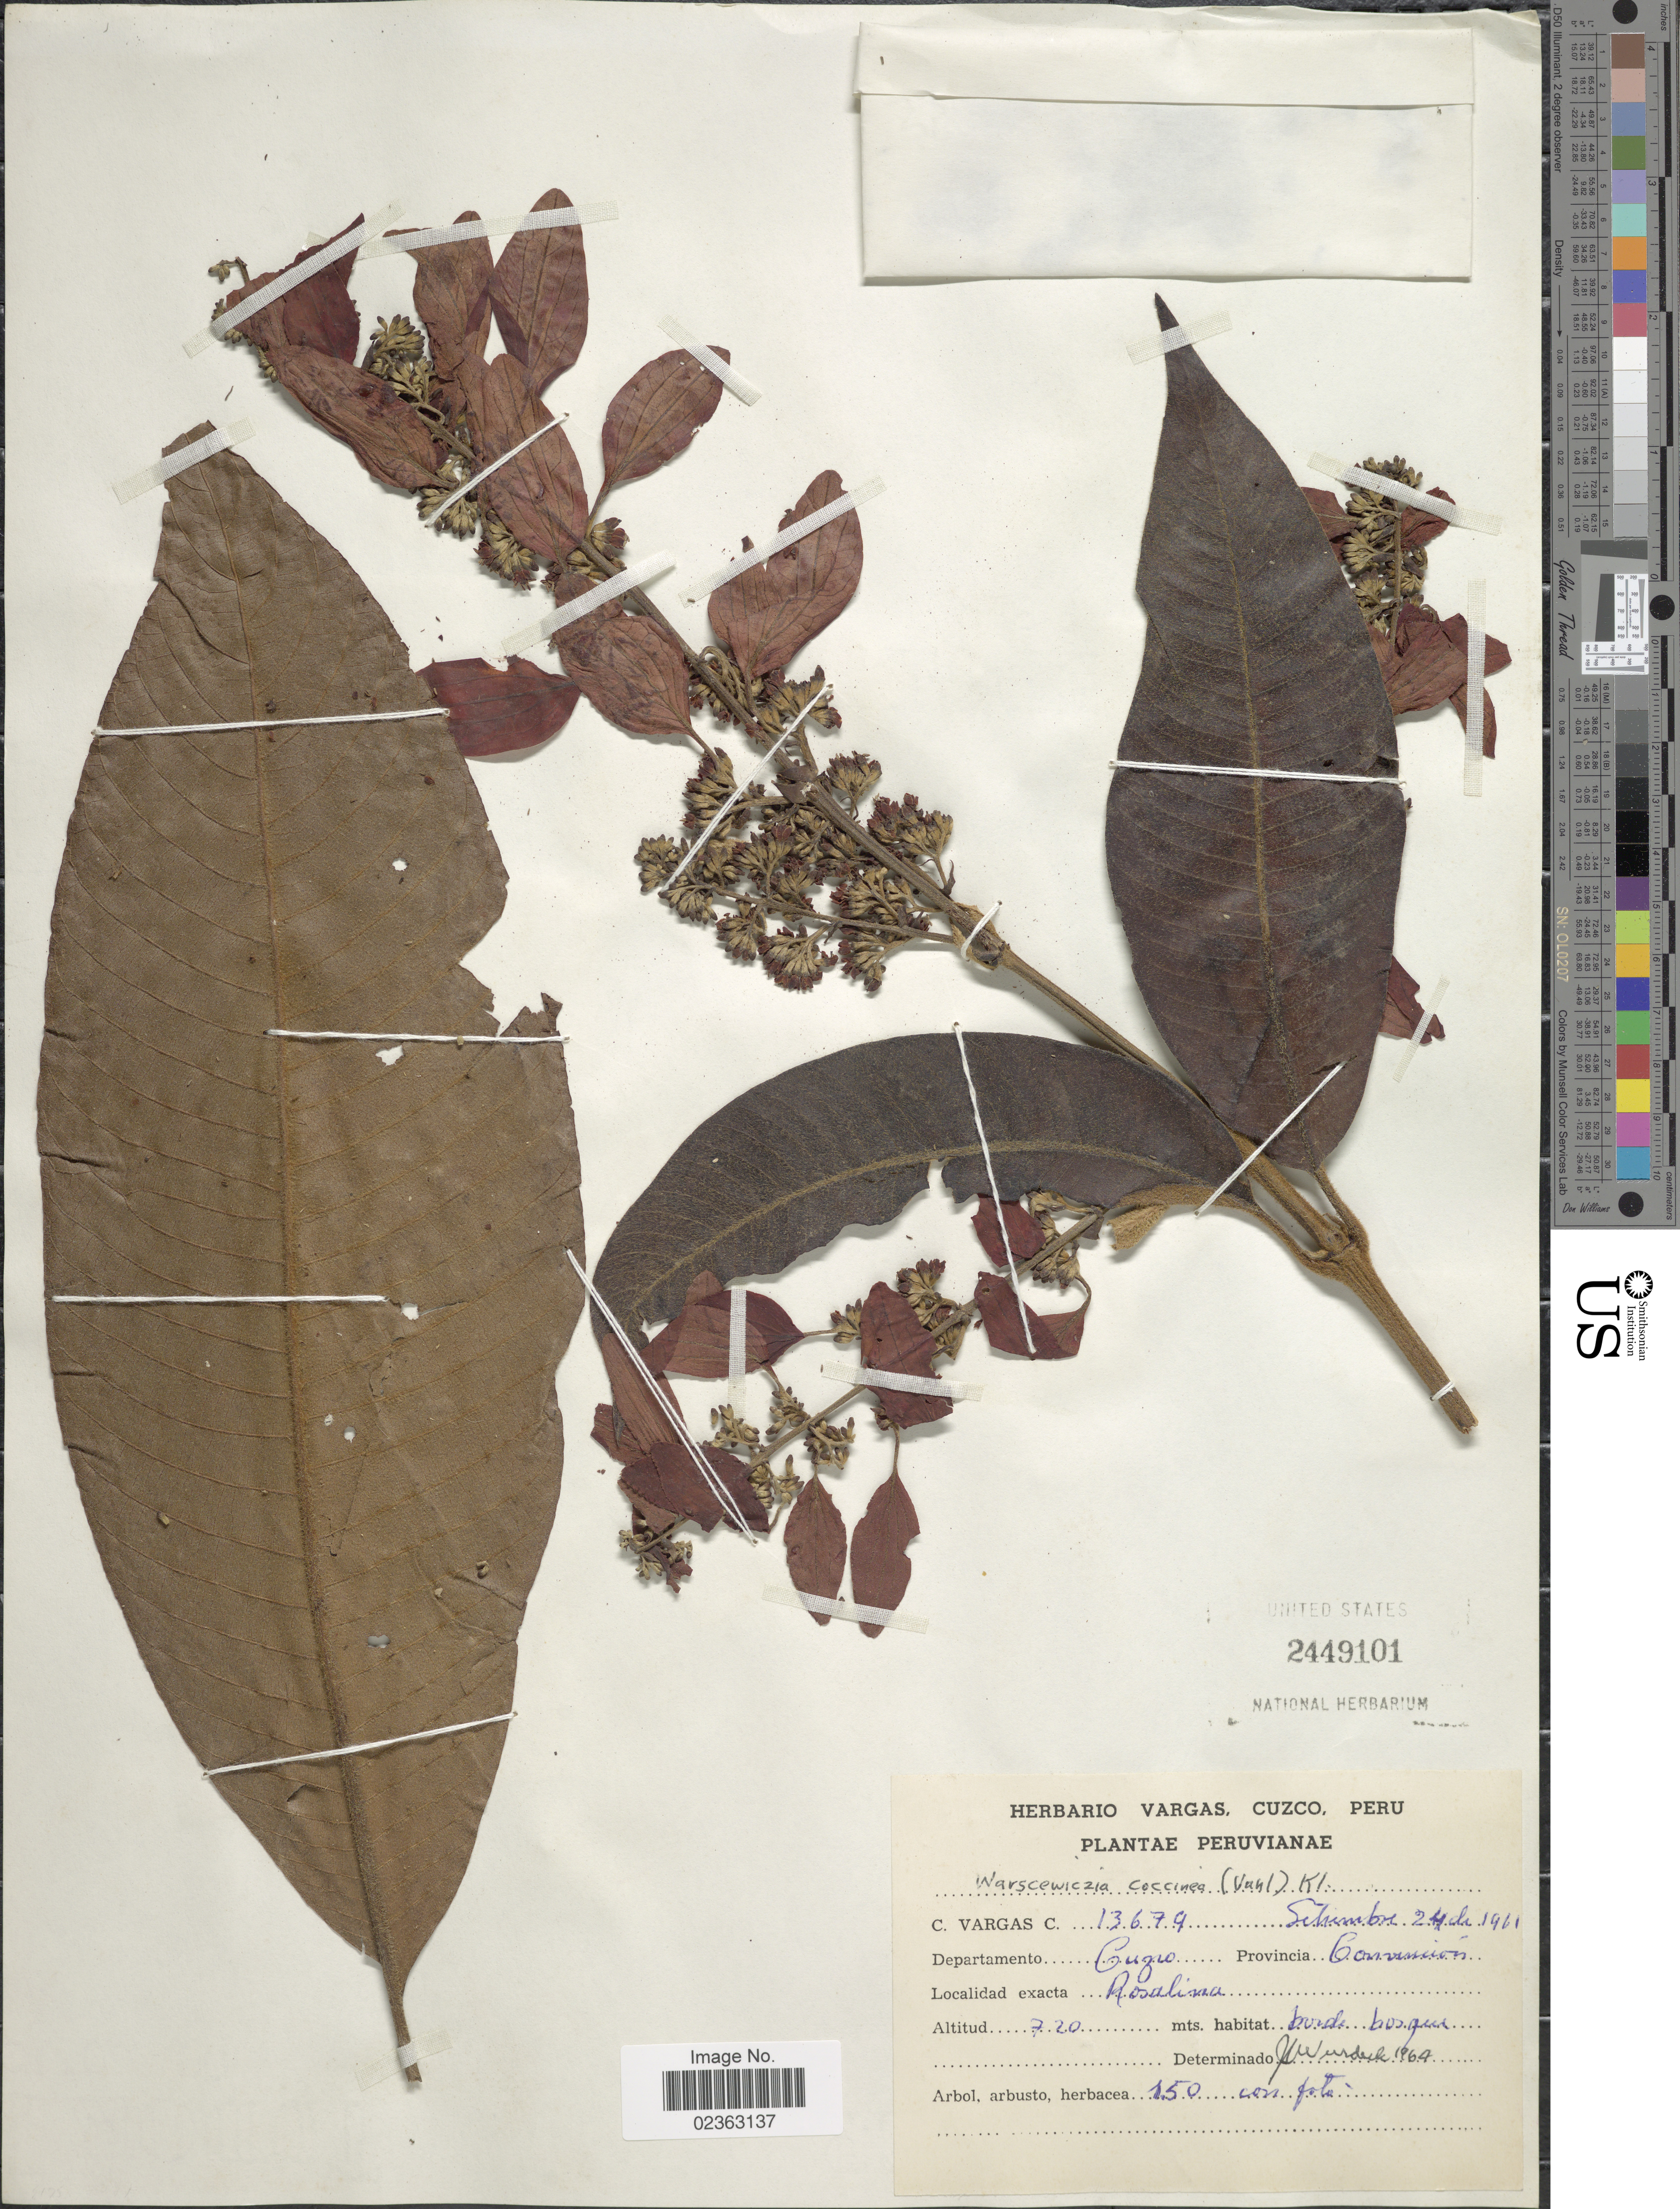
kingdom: Plantae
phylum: Tracheophyta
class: Magnoliopsida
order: Gentianales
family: Rubiaceae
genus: Warszewiczia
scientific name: Warszewiczia coccinea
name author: (Vahl) Klotzsch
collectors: C. Vargas Calderón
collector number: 13679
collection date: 1961-09-24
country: Peru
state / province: Cusco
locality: Departamento Cuzco, Provincia Convencion, Rosalina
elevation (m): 720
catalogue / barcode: US 2449101